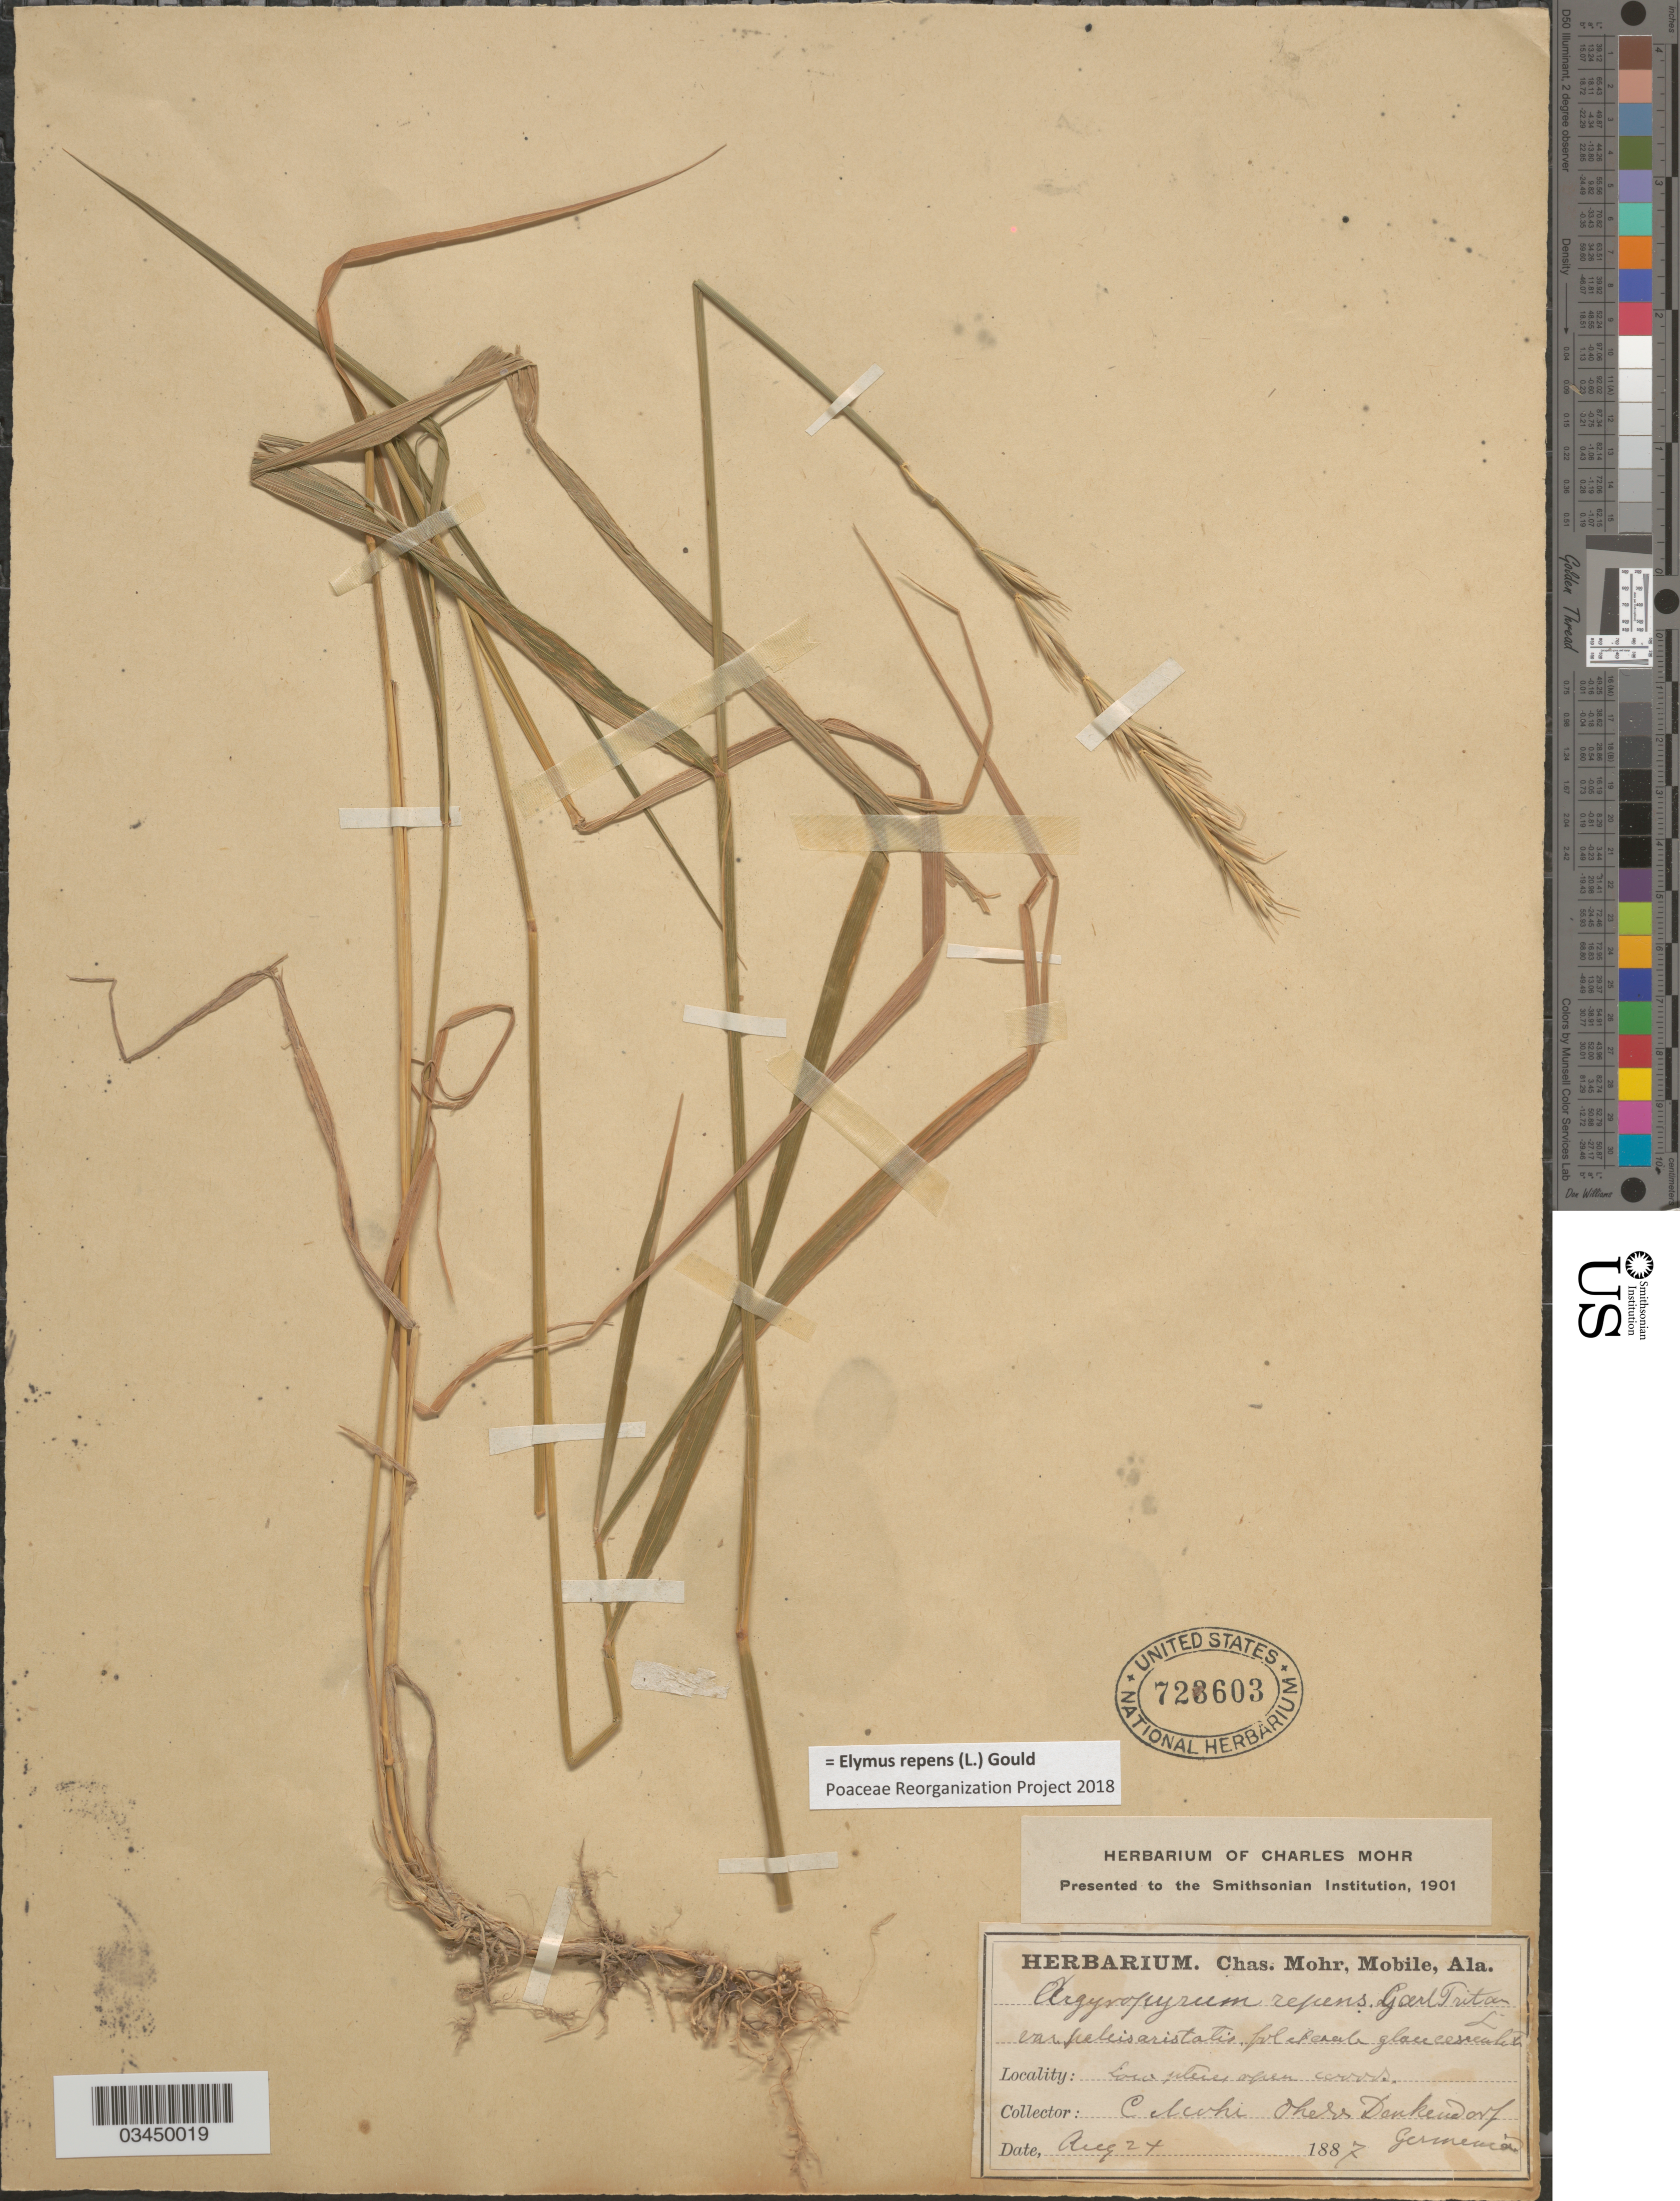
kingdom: Plantae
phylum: Tracheophyta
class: Liliopsida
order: Poales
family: Poaceae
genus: Elymus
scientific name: Elymus repens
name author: (L.) Gould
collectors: Mohr, C. T. (herbarium)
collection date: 1887-08-24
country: Germany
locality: Oherr Denkendorf.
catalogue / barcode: US 723603